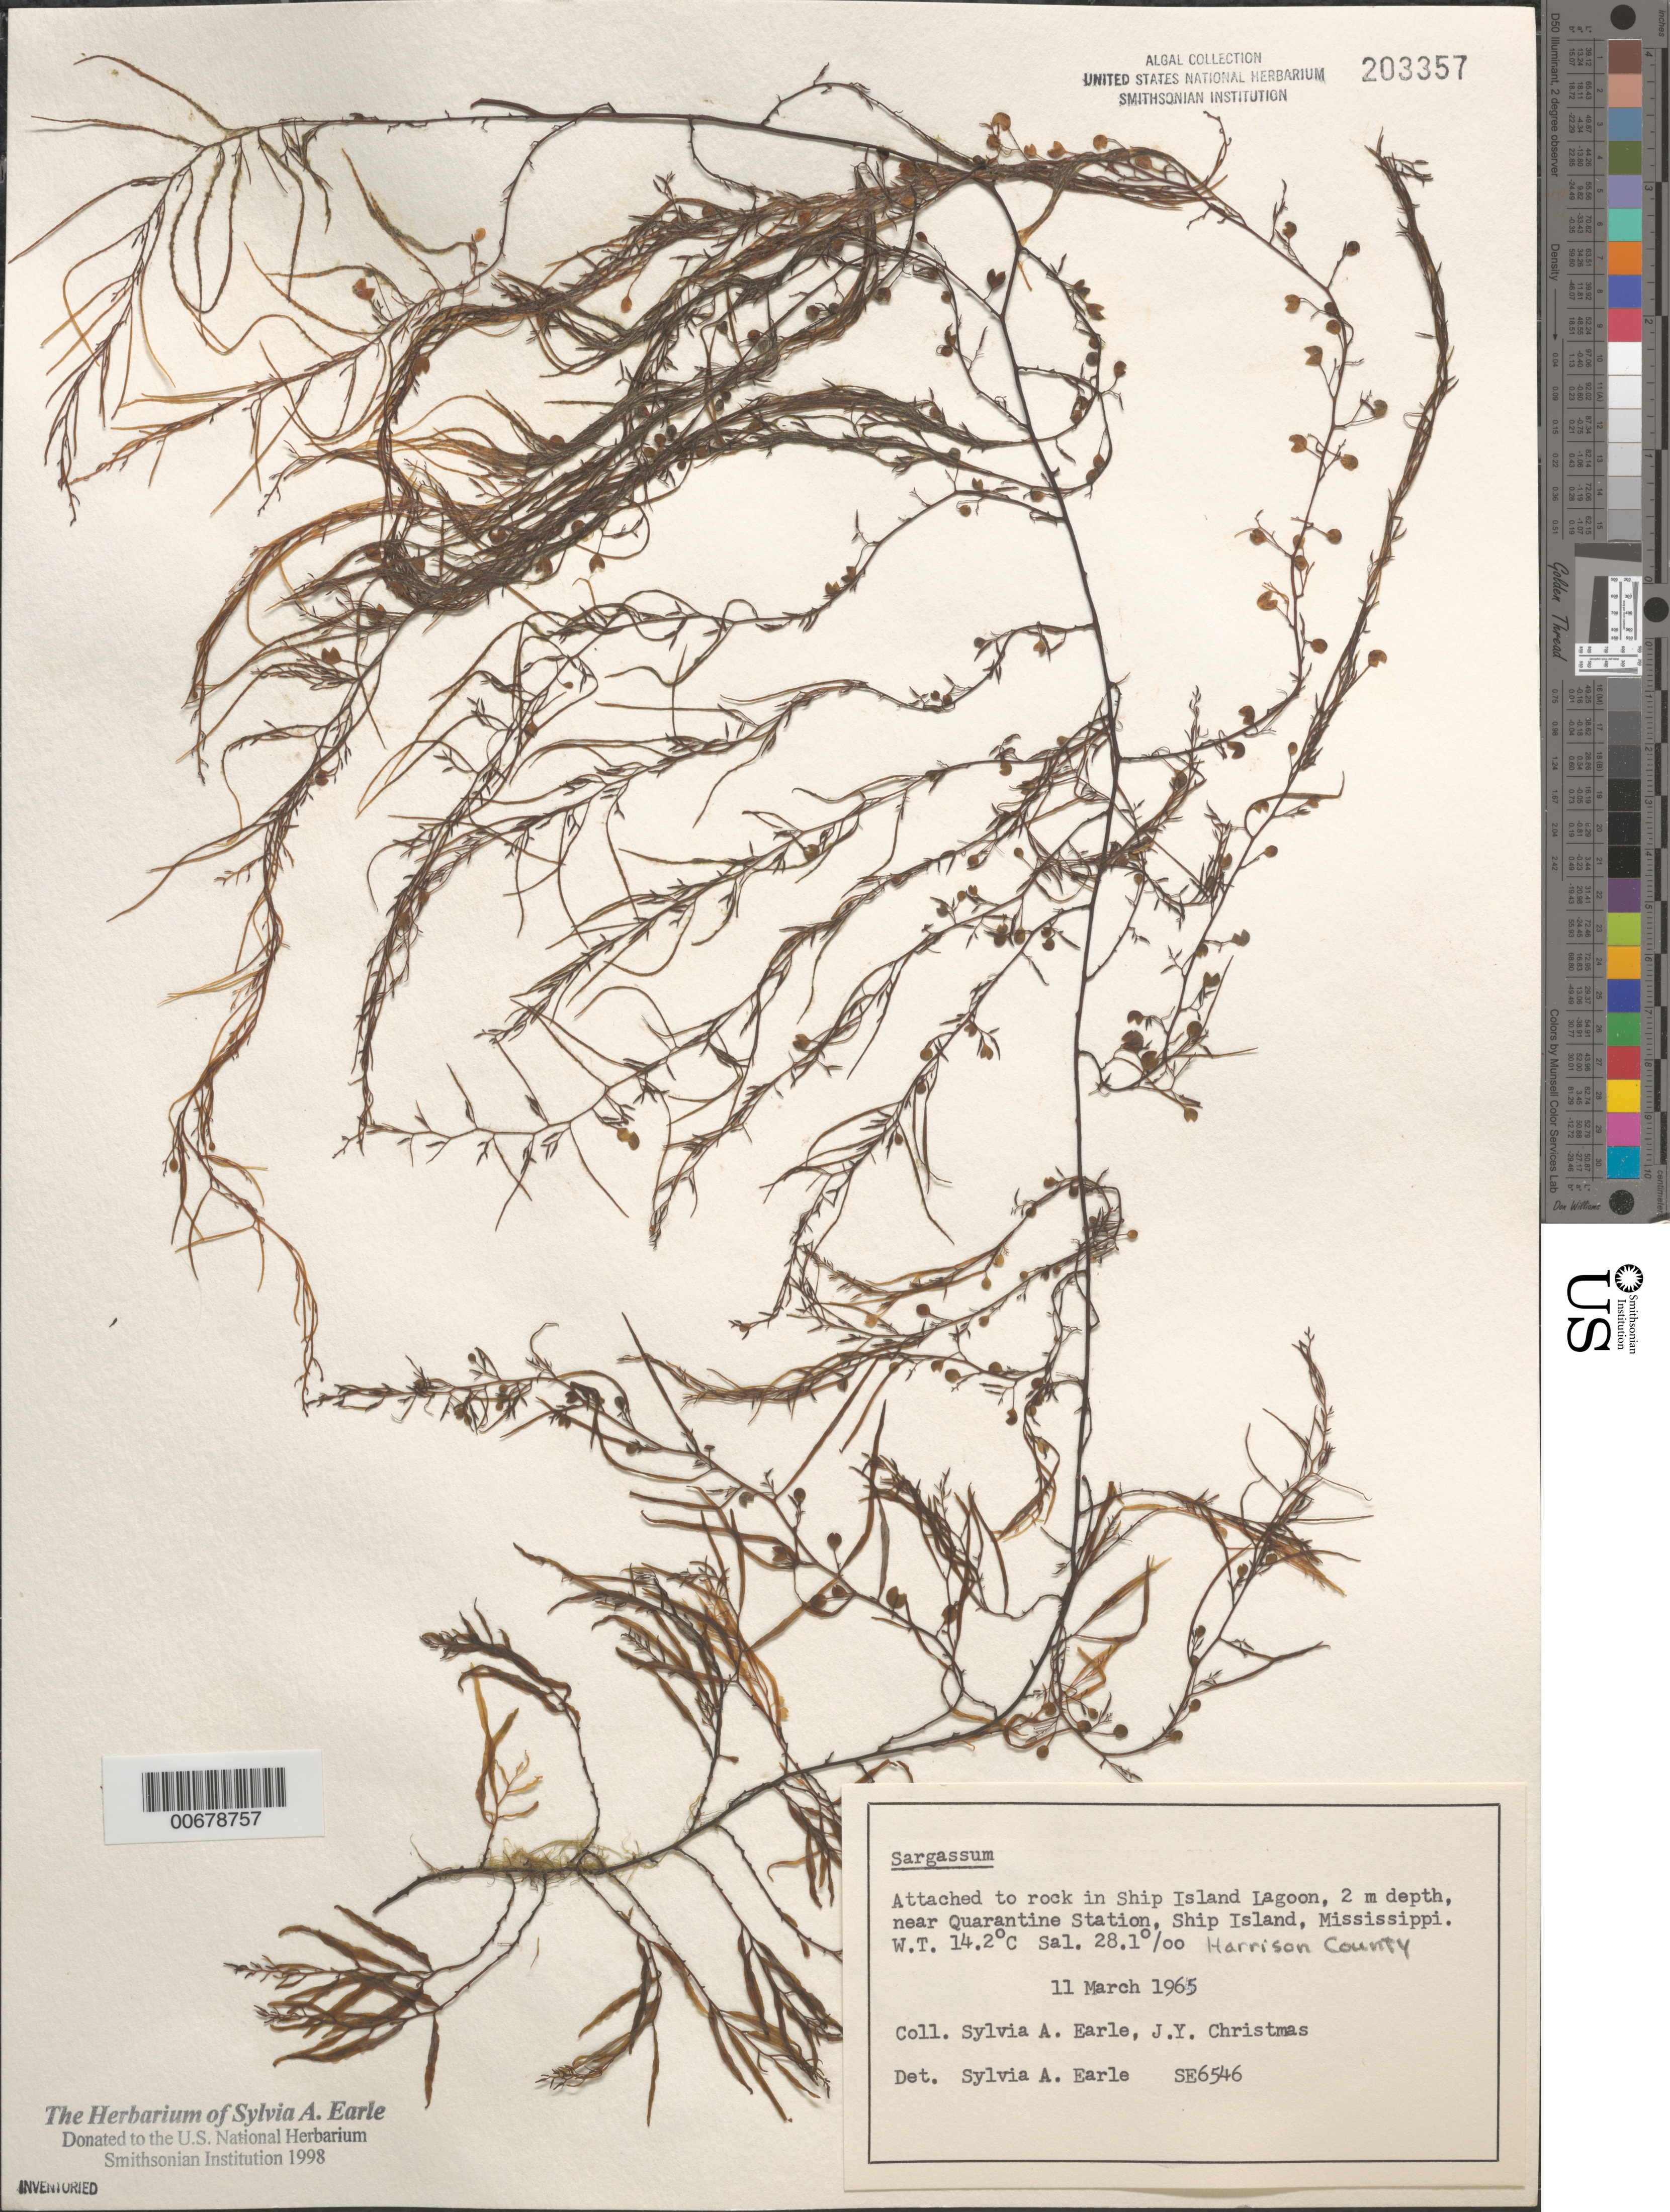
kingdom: Chromista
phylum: Ochrophyta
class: Phaeophyceae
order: Fucales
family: Sargassaceae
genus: Sargassum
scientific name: Sargassum sp.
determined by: Earle, S. A.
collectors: S. A. Earle & J. Christmas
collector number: SE 6546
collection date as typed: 11 Mar 1965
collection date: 1965-03-11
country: United States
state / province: Mississippi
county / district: Harrison County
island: Ship Island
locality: Ship Island Lagoon, off Ocean Springs, near Quarantine Station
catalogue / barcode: US 203357